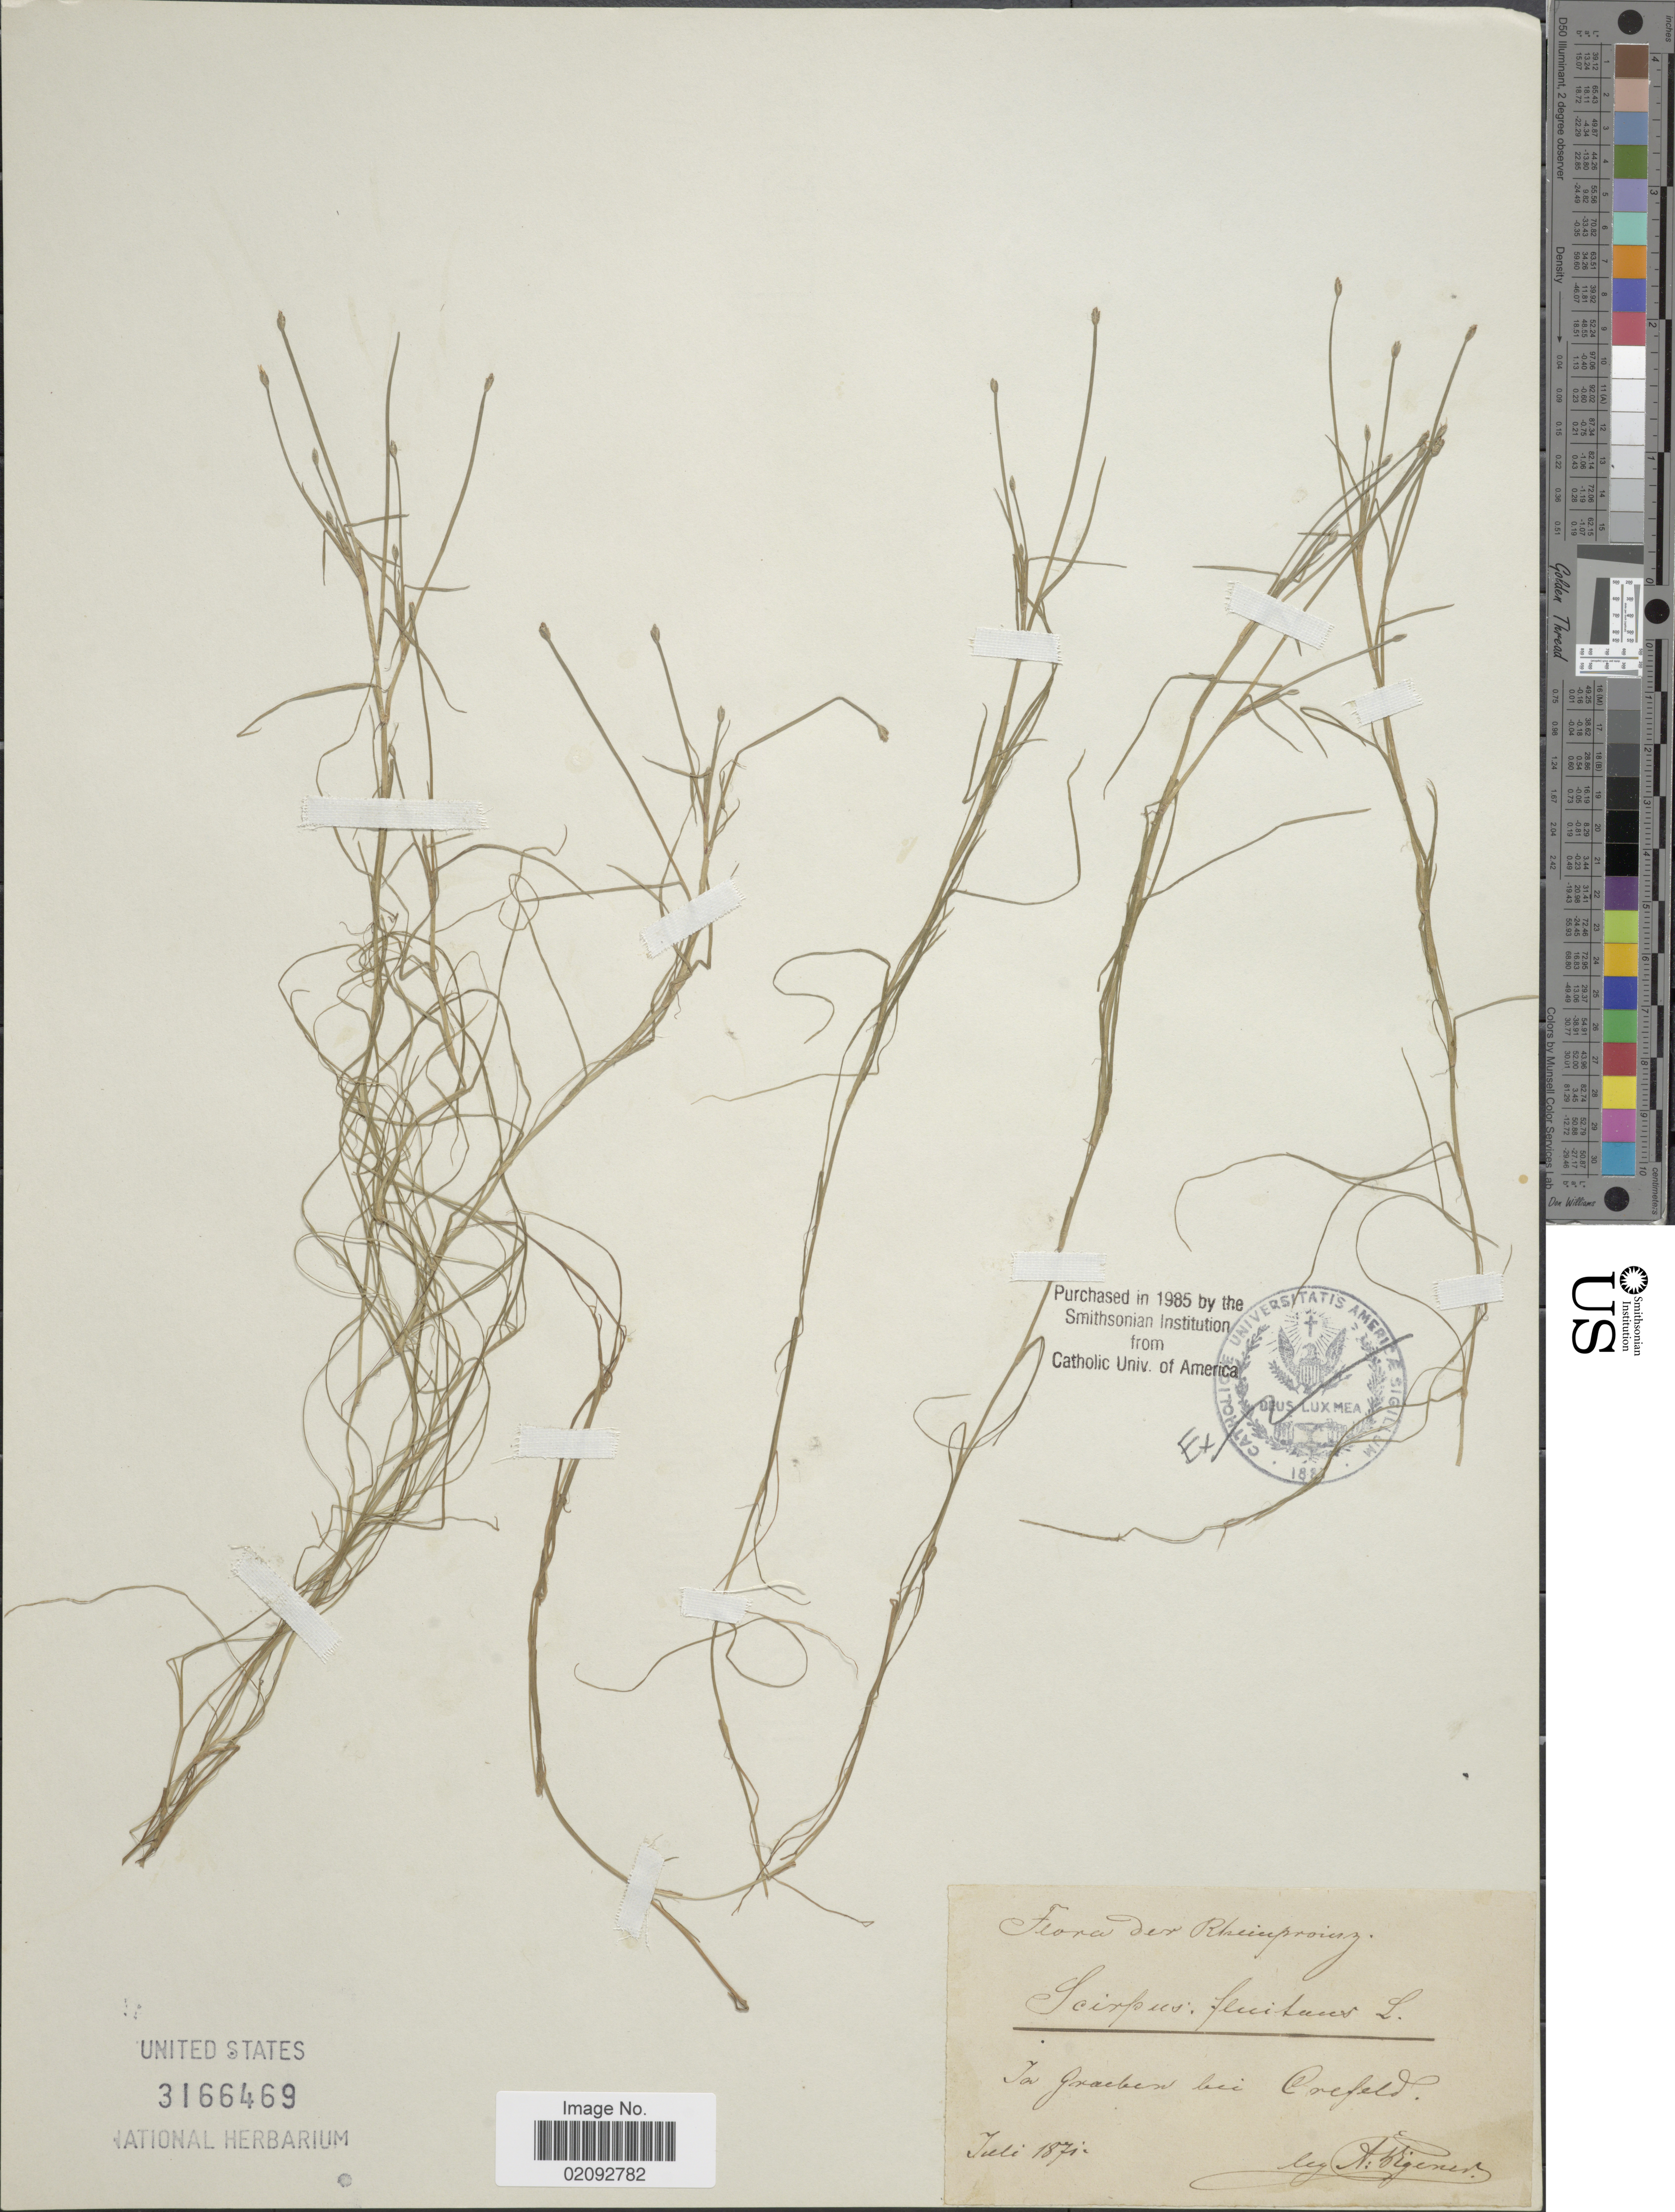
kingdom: Plantae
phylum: Tracheophyta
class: Liliopsida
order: Poales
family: Cyperaceae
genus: Isolepis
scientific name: Isolepis fluitans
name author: (L.) R. Br.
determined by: Strong, Mark T., (BOT), Smithsonian Institution - National Museum of Natural History (UNITED STATES)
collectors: A. Wigener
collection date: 1875-07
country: Germany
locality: Der Rheinproierg, in Grackbend bei Crefeld [interpreted]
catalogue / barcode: US 3166469